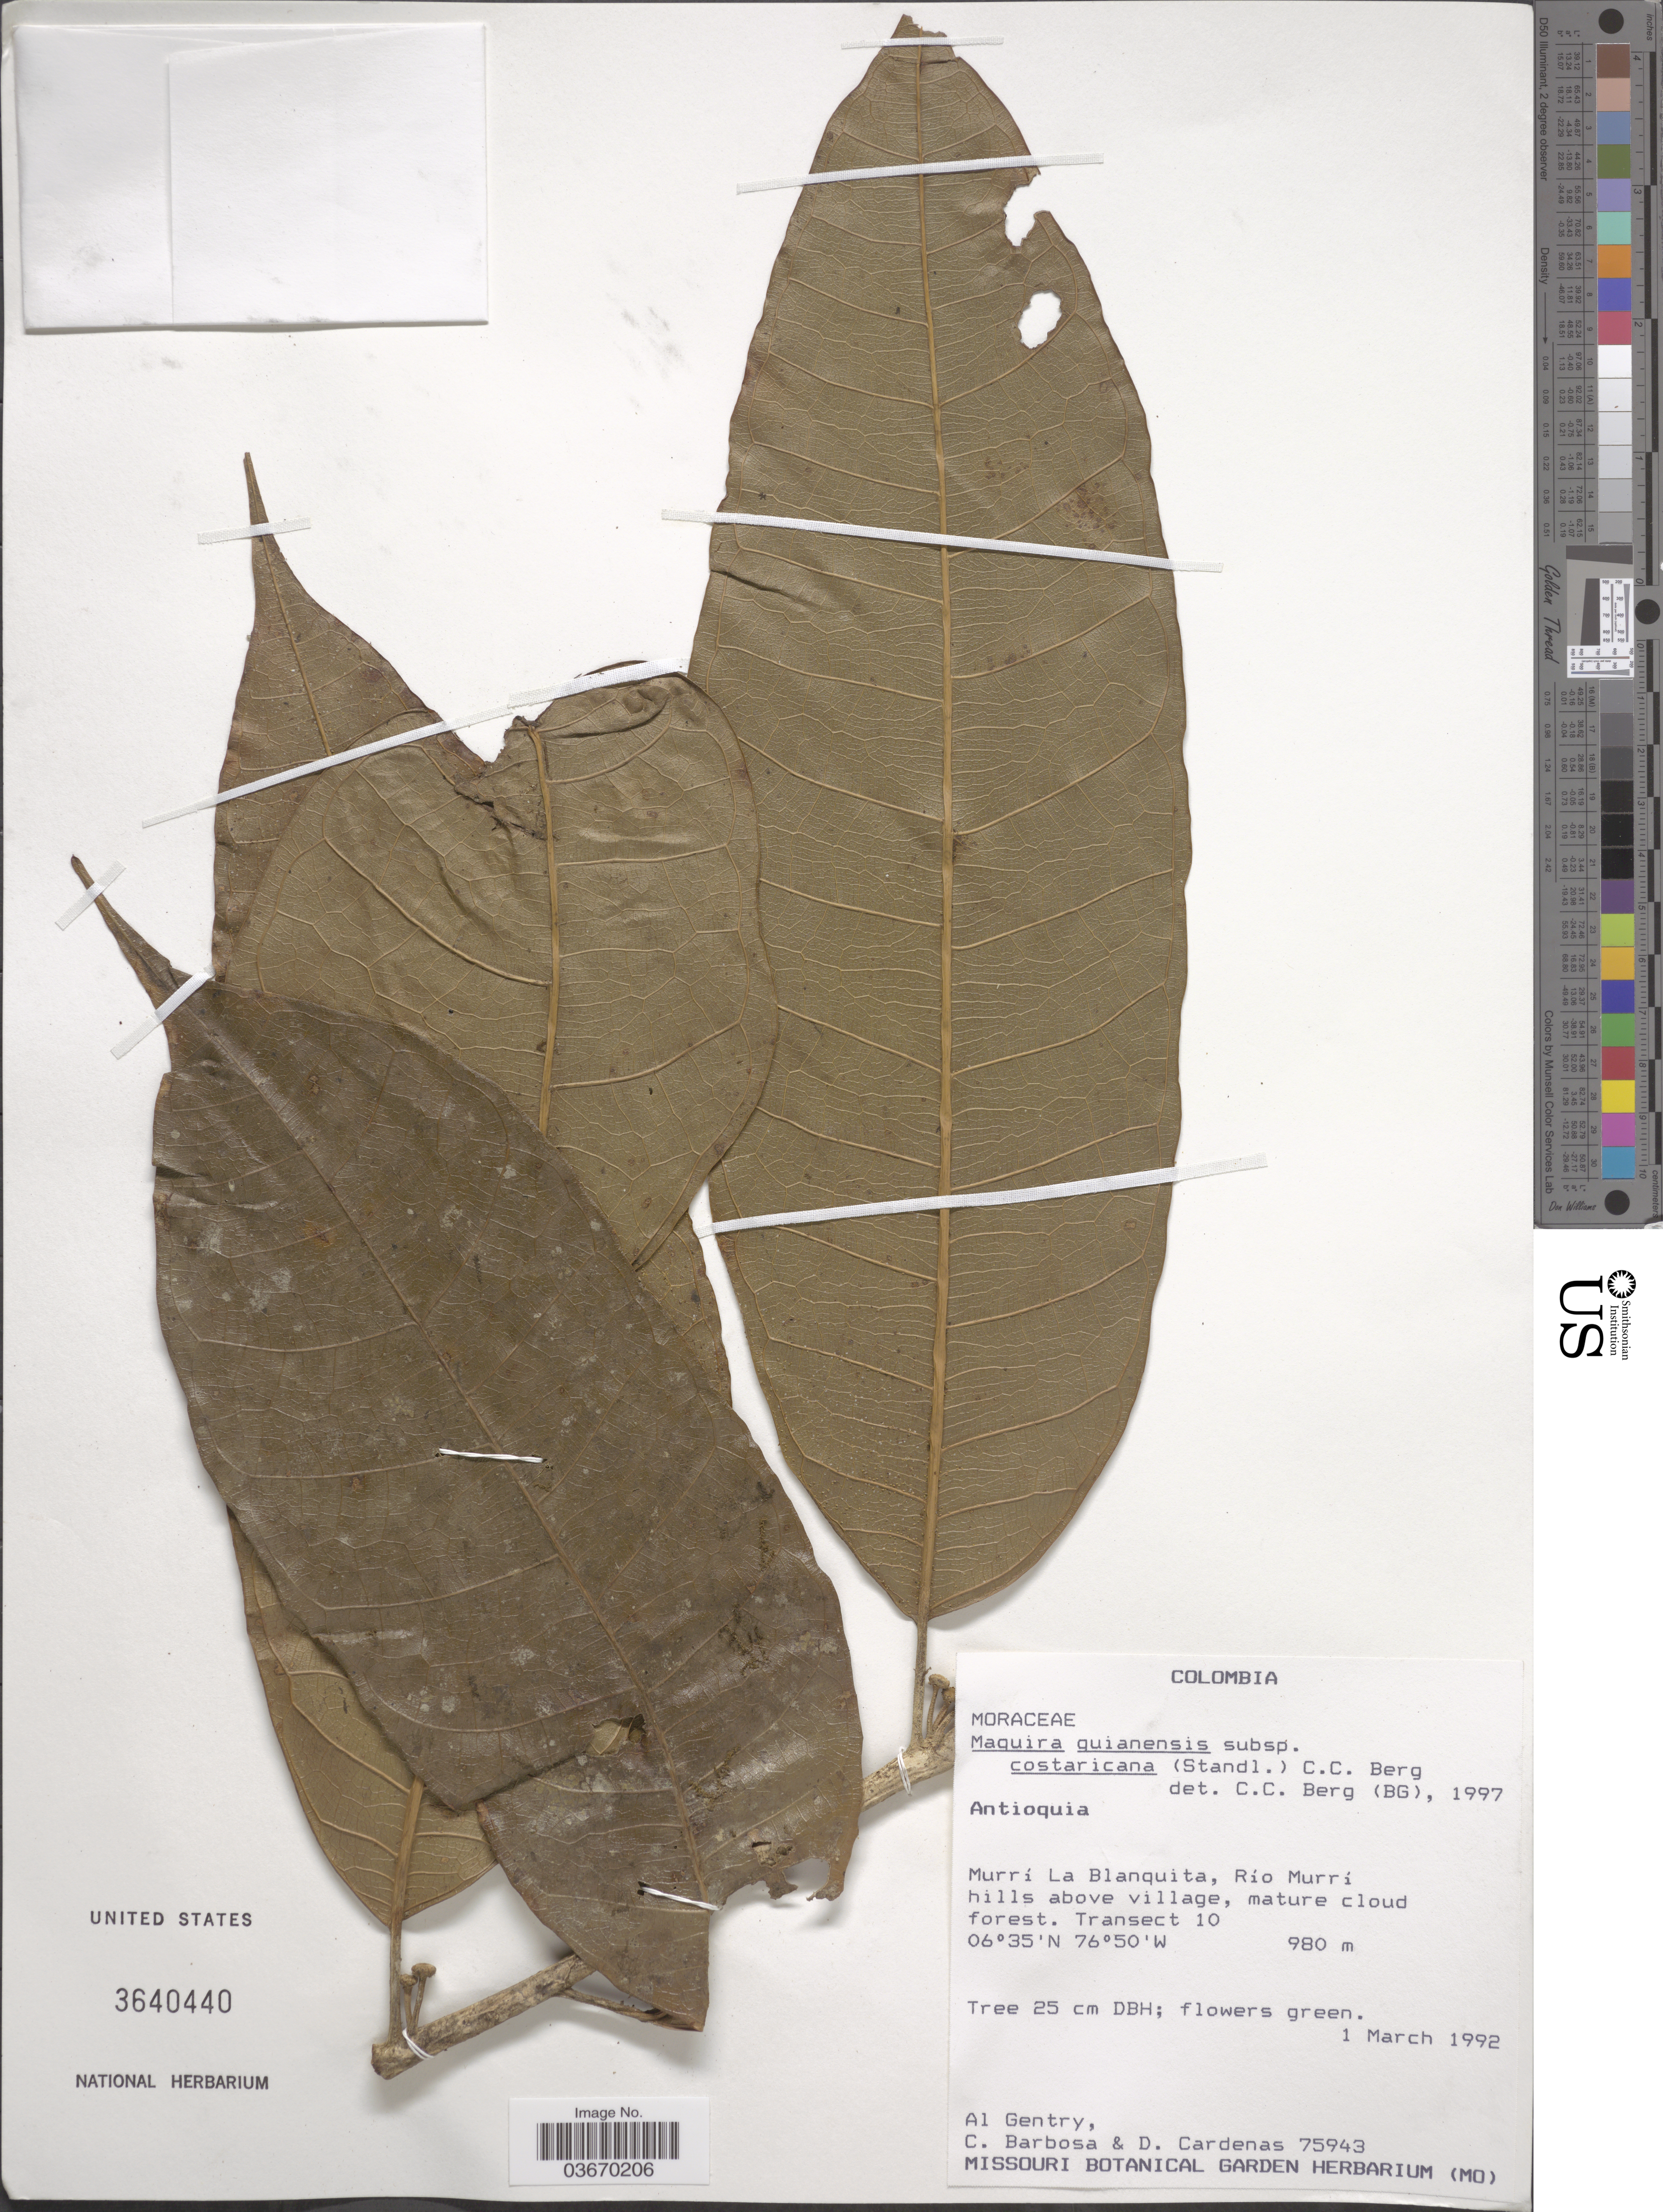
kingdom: Plantae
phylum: Tracheophyta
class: Magnoliopsida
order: Rosales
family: Moraceae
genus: Maquira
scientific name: Maquira guianensis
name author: Aubl.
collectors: A. H. Gentry, C. E. Barbosa & D. Cardenas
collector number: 75943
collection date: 1992-03-01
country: Colombia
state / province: Antioquia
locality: Murrí La Blanquita, Río Murrí hills above village, mature cloud forest. Transect 10.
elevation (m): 980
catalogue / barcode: US 3640440